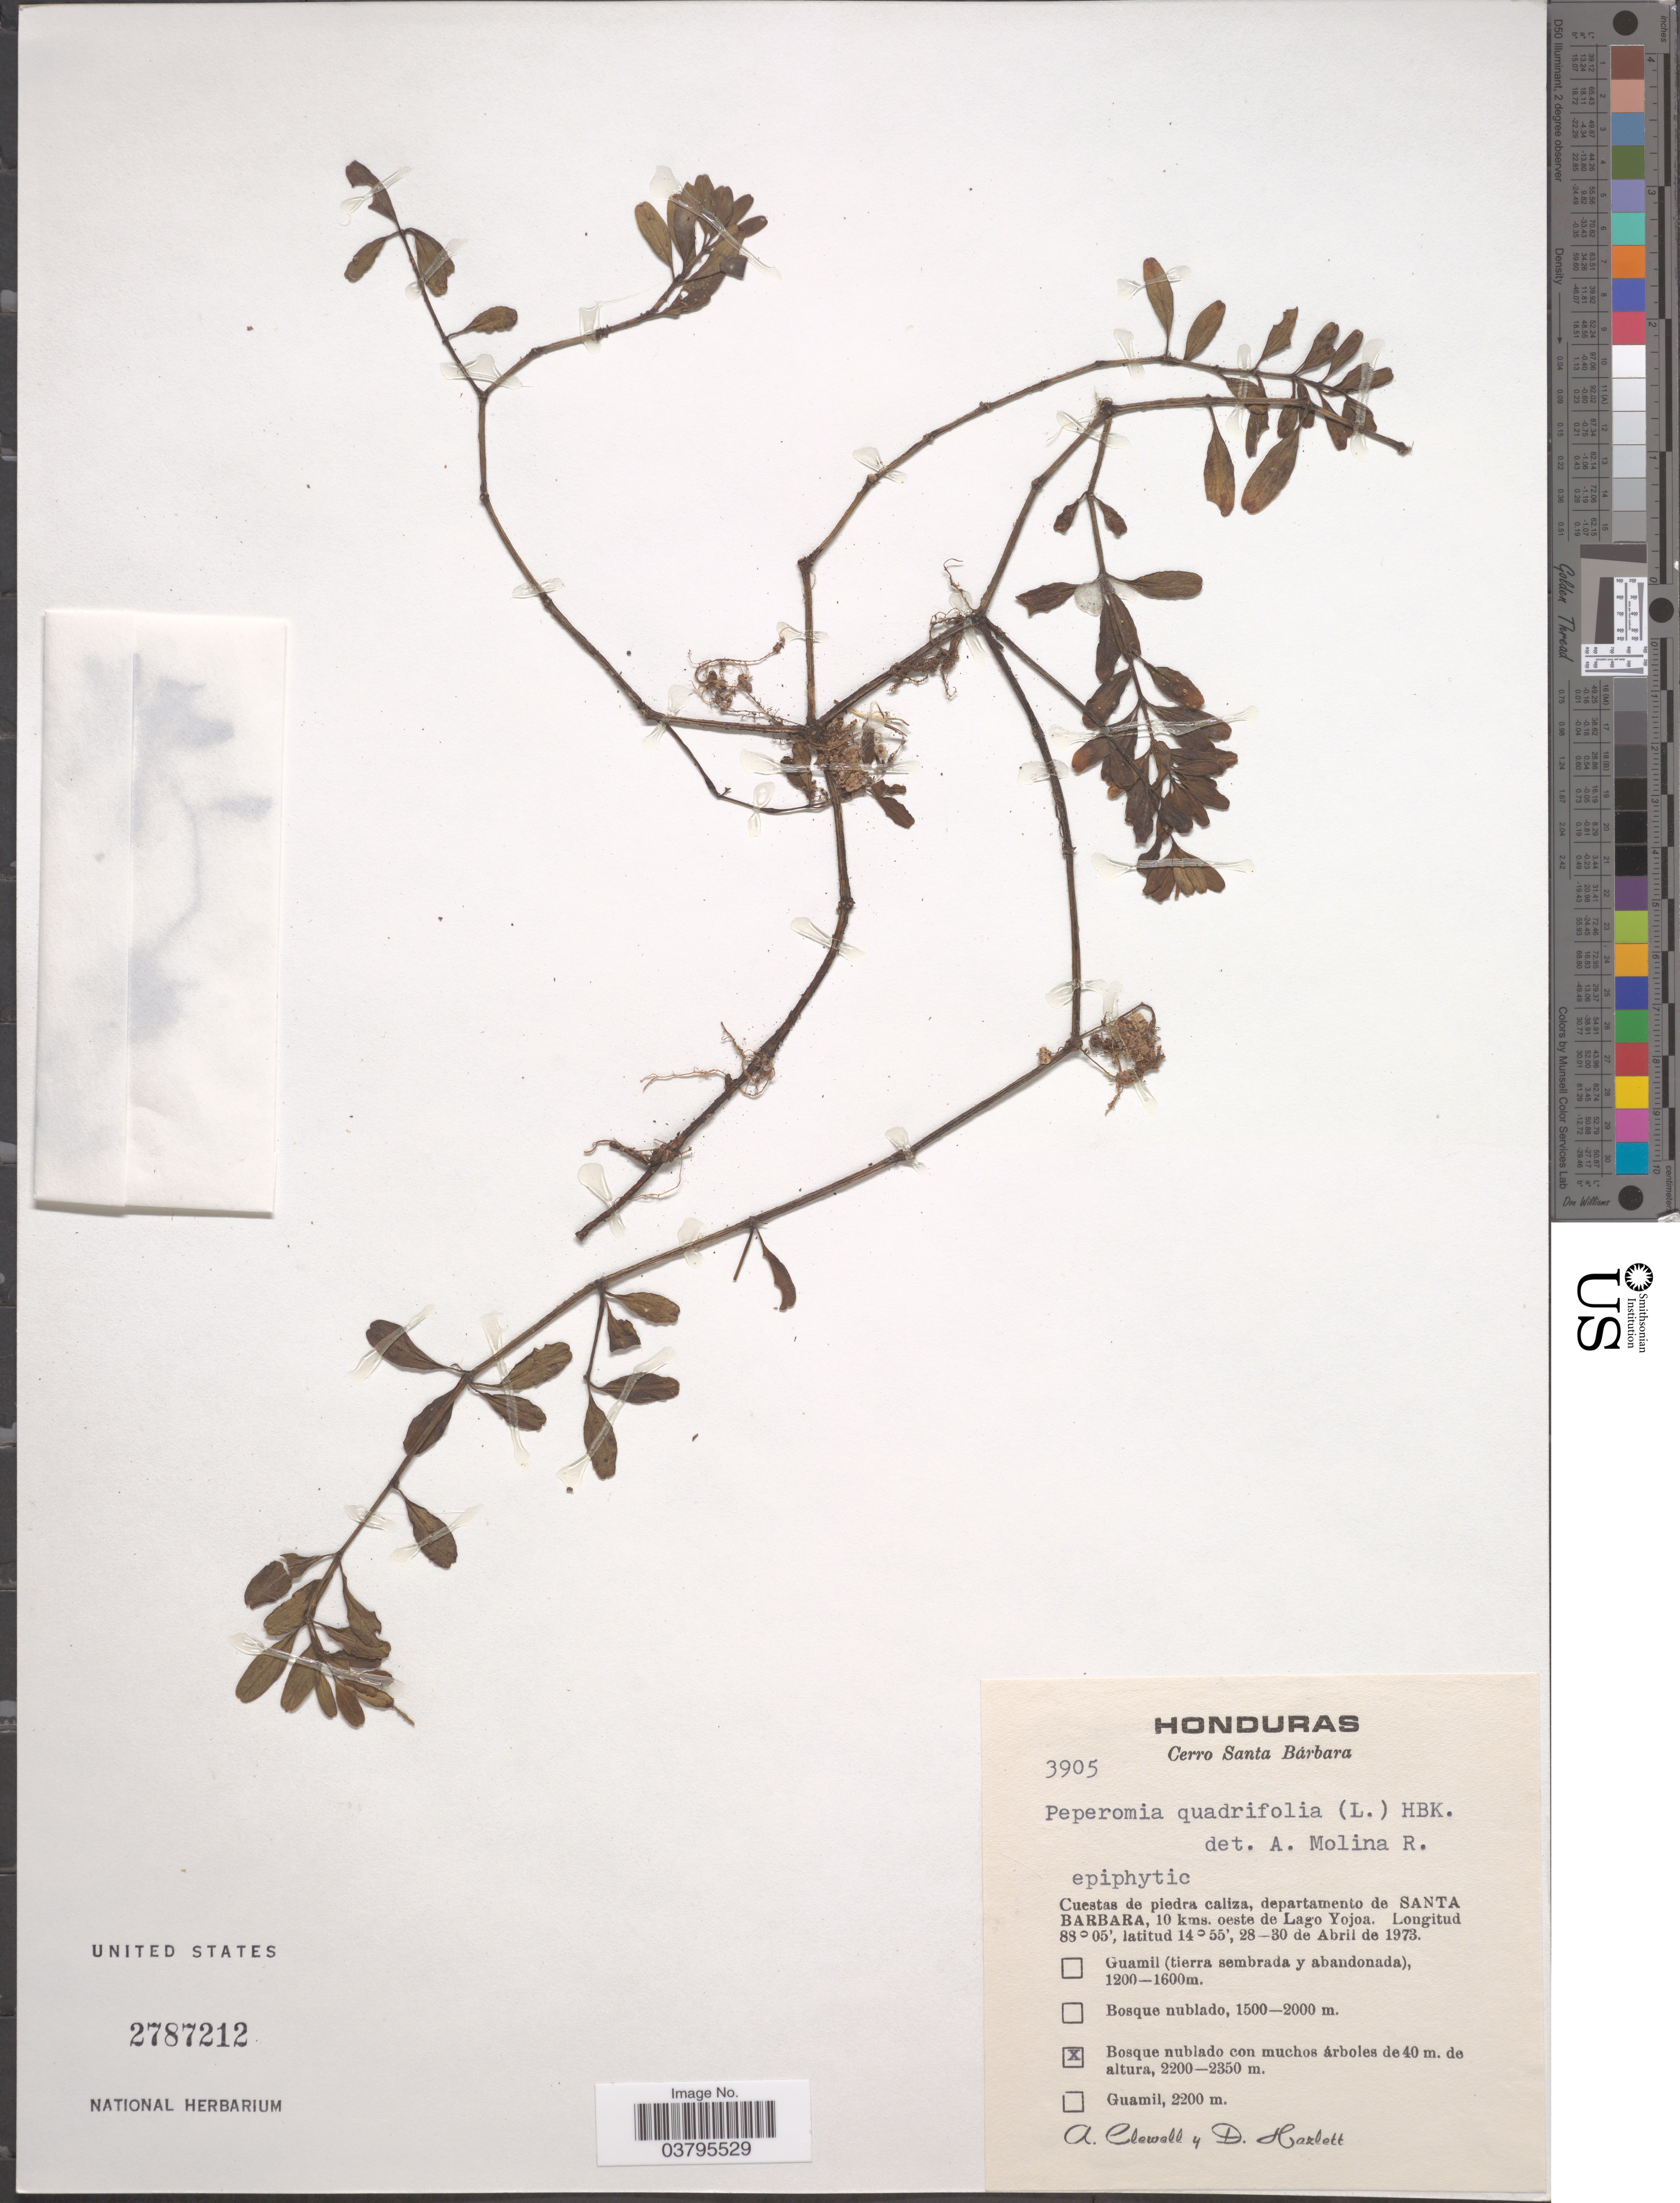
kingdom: Plantae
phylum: Tracheophyta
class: Magnoliopsida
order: Piperales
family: Piperaceae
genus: Peperomia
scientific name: Peperomia conocarpa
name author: Trel. in Yunck.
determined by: Jiménez, José Estaban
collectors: A. Clewell & D. Hazlett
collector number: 3905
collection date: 1973-04-28/1973-04-30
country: Honduras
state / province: Santa Barbara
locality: Cerro Santa Bárbara. Cuestas de piedra caliza, departamento de Santa Barbara, 10 kms. oeste de Lago Yojoa.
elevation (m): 2200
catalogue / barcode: US 2787212